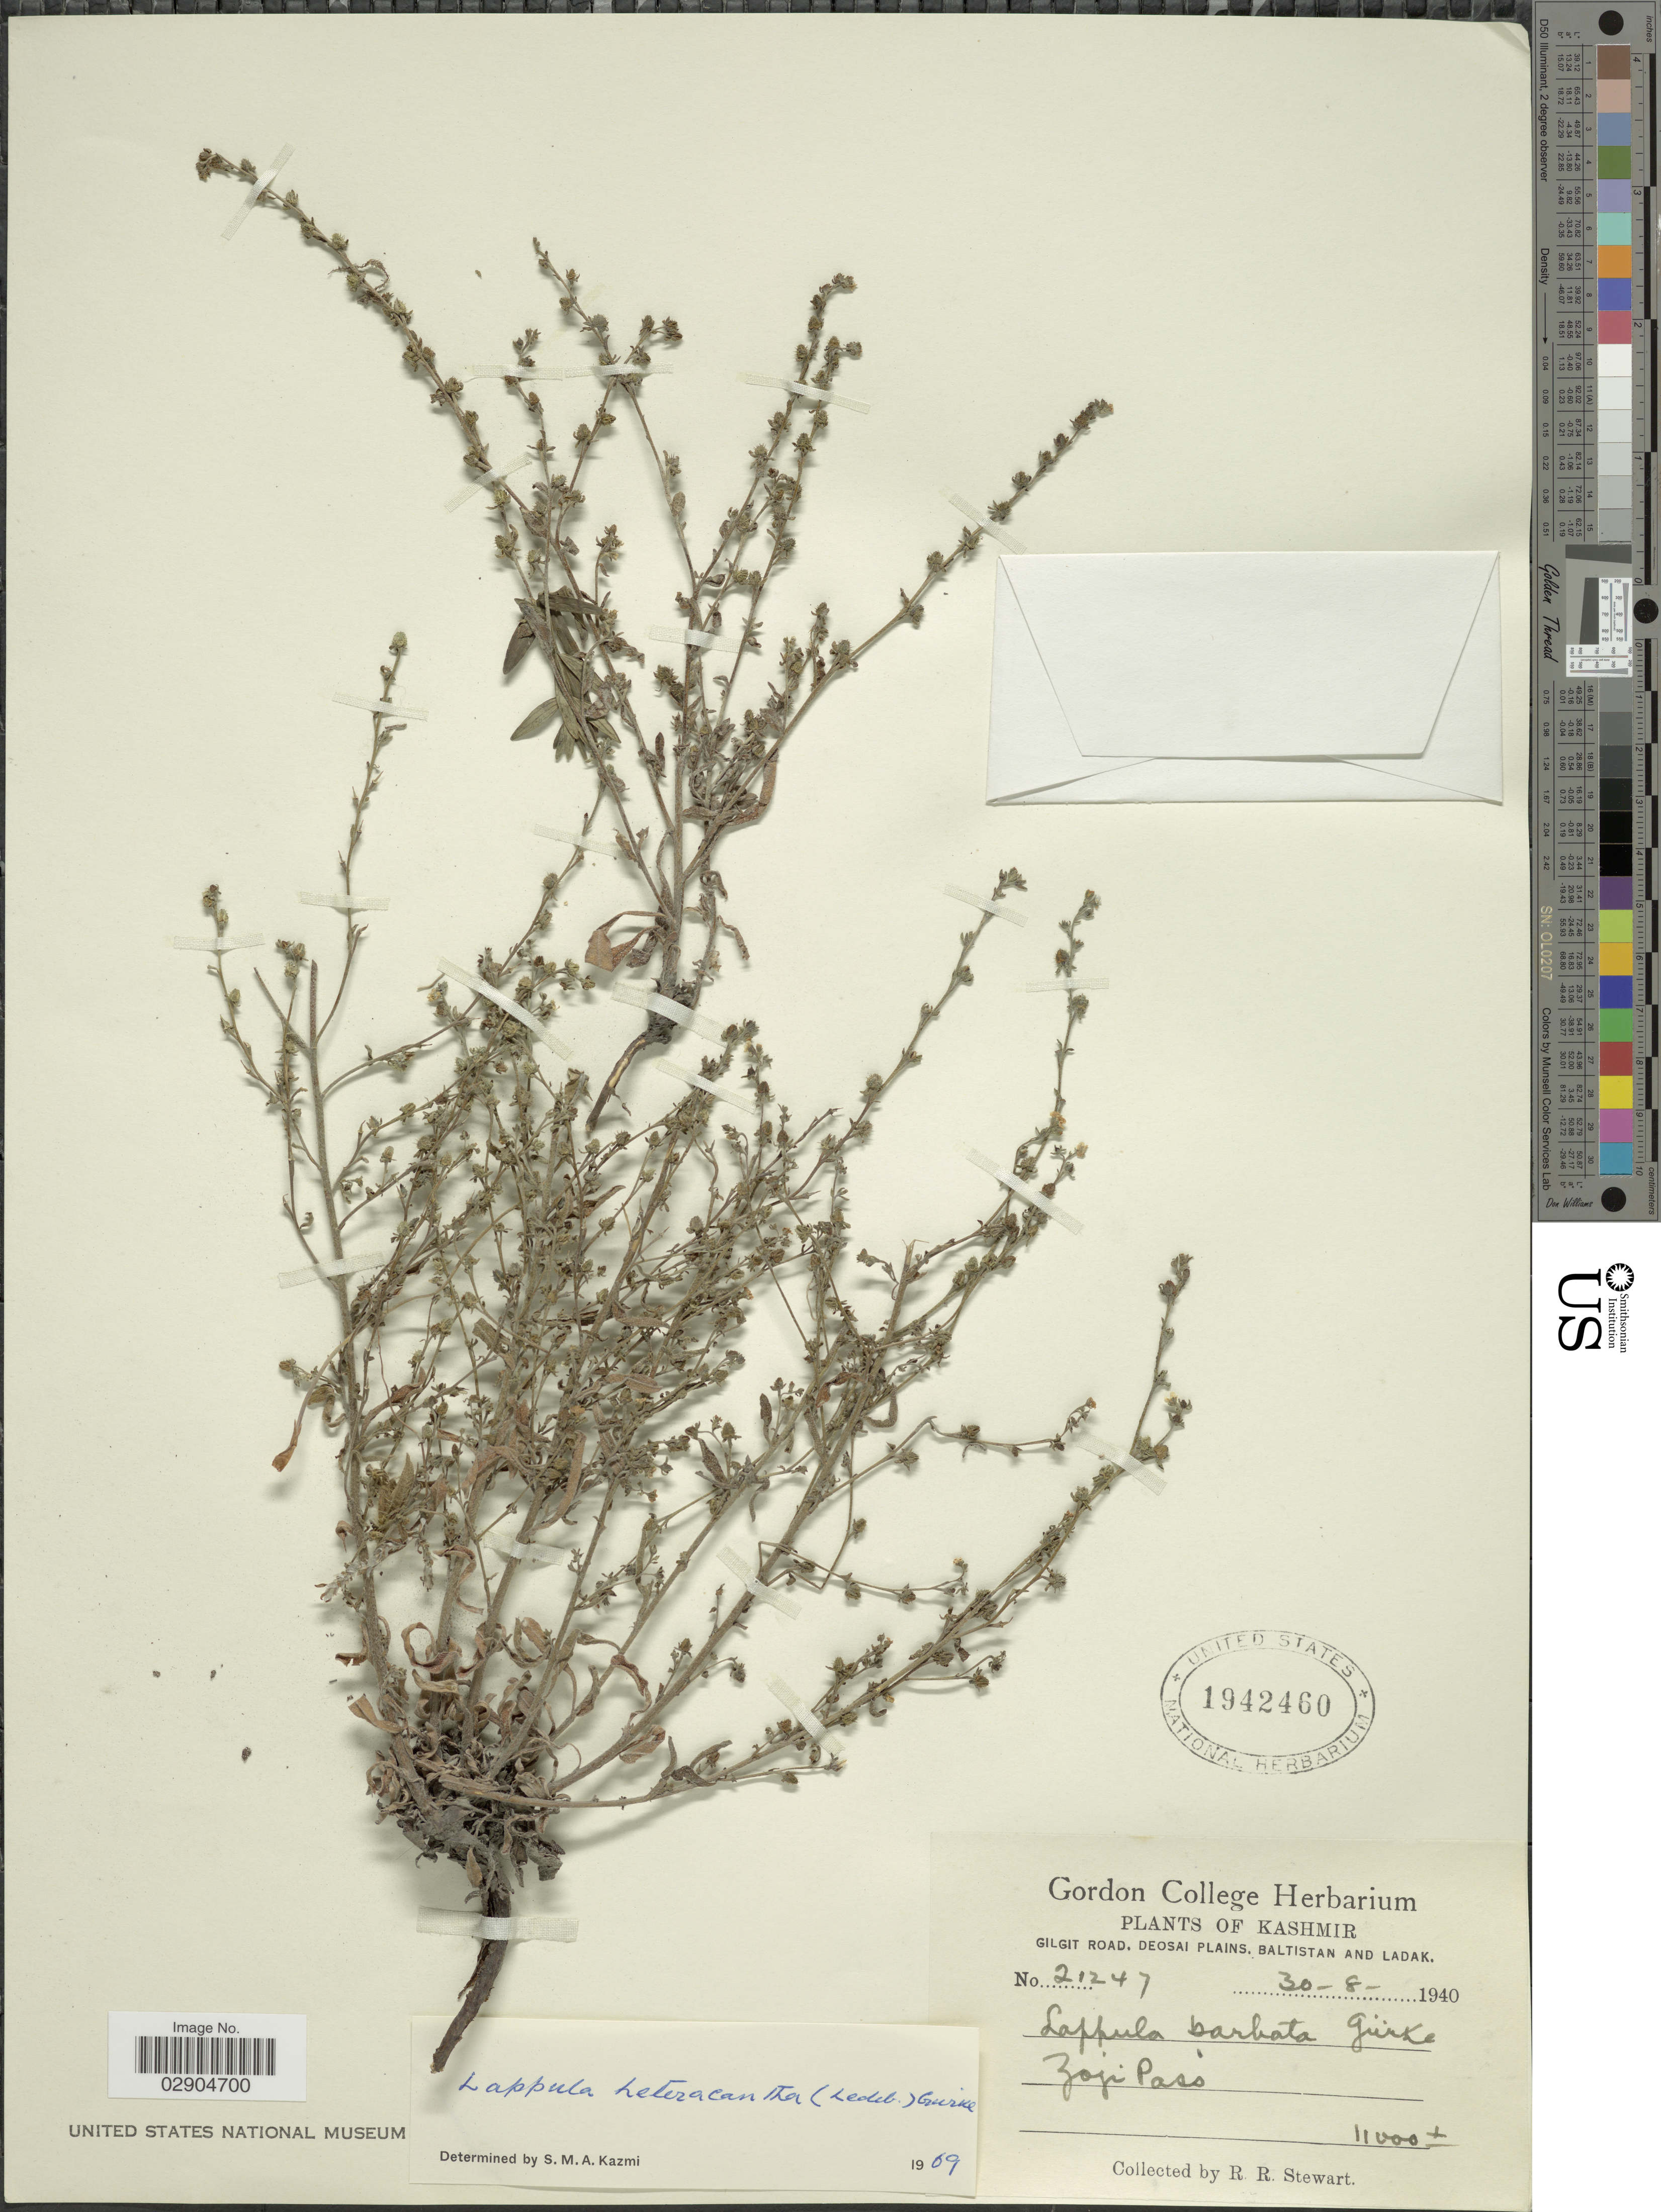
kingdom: Plantae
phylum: Tracheophyta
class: Magnoliopsida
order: Boraginales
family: Boraginaceae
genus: Lappula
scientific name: Lappula heteracantha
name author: Borbás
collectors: R. Stewart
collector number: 21247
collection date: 1940-08-30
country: India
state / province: Ladakh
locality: Kashmir. Gilgit Road, Deosai Plains, Baltistan and Ladak. Zoji Pass.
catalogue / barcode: US 1942460